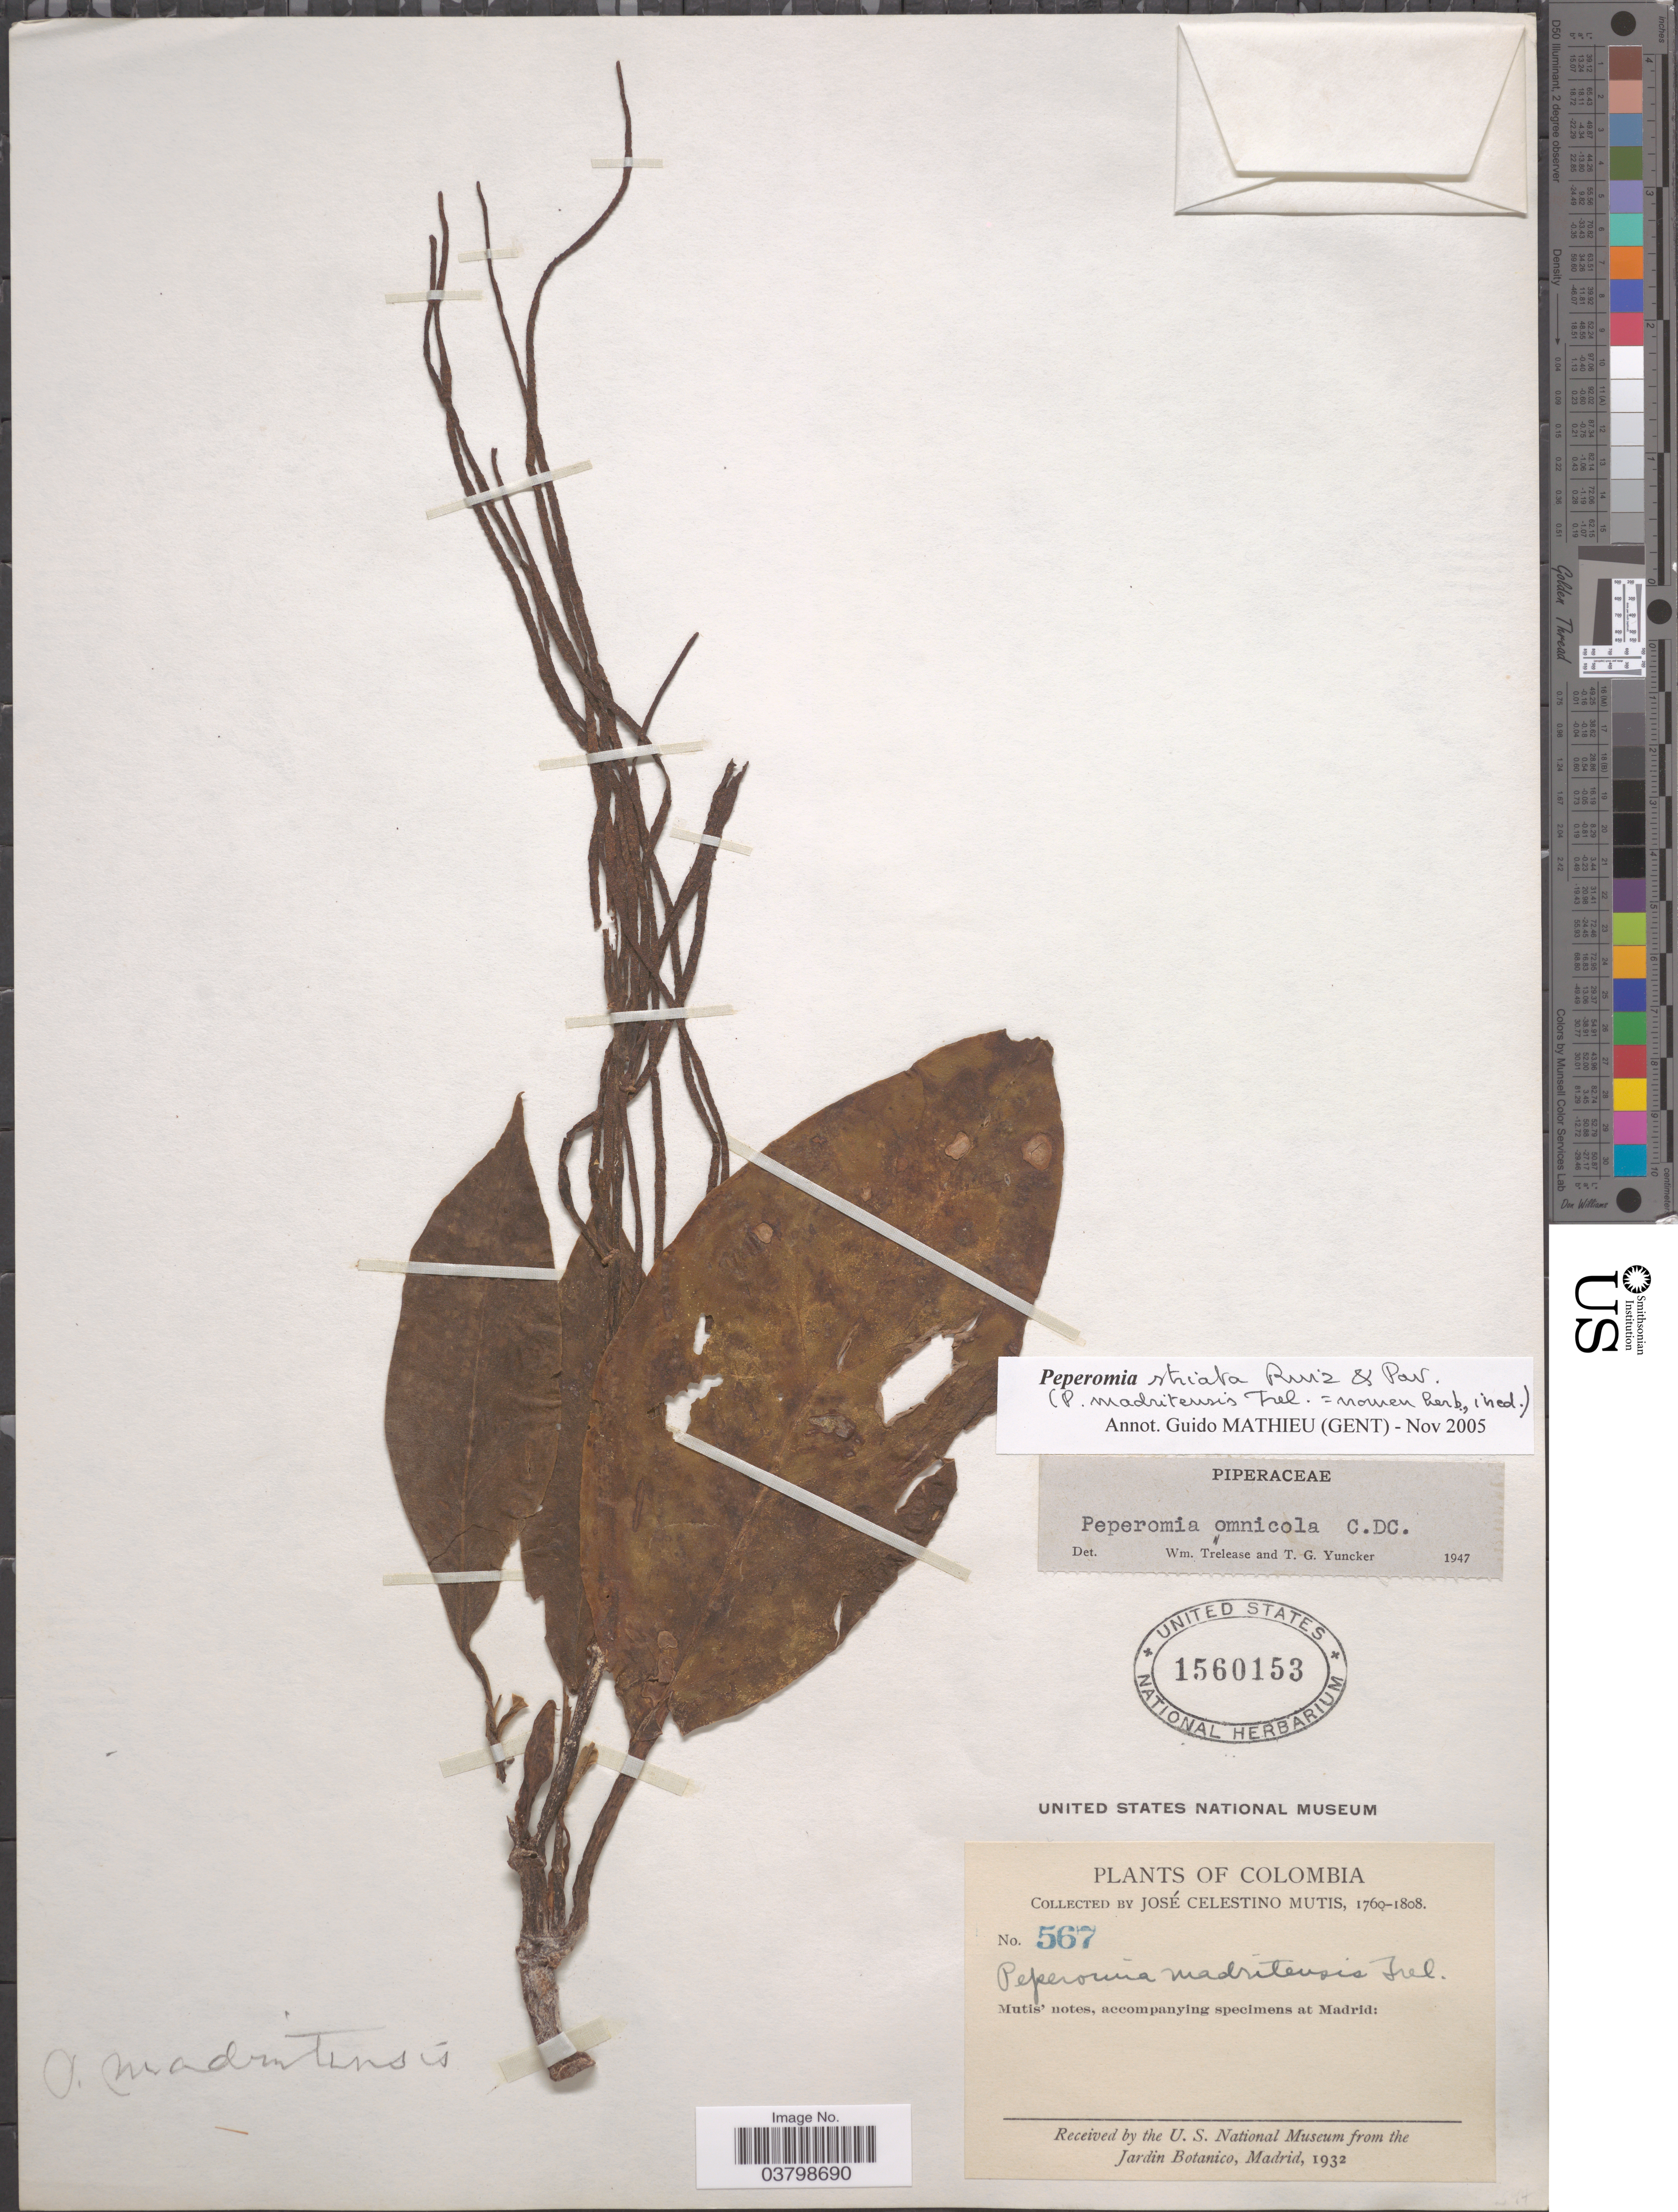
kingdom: Plantae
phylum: Tracheophyta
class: Magnoliopsida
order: Piperales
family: Piperaceae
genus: Peperomia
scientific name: Peperomia striata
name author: Ruiz & Pav.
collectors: J. C. B. Mutis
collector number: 567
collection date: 1760/1808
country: Colombia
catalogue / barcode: US 1560153